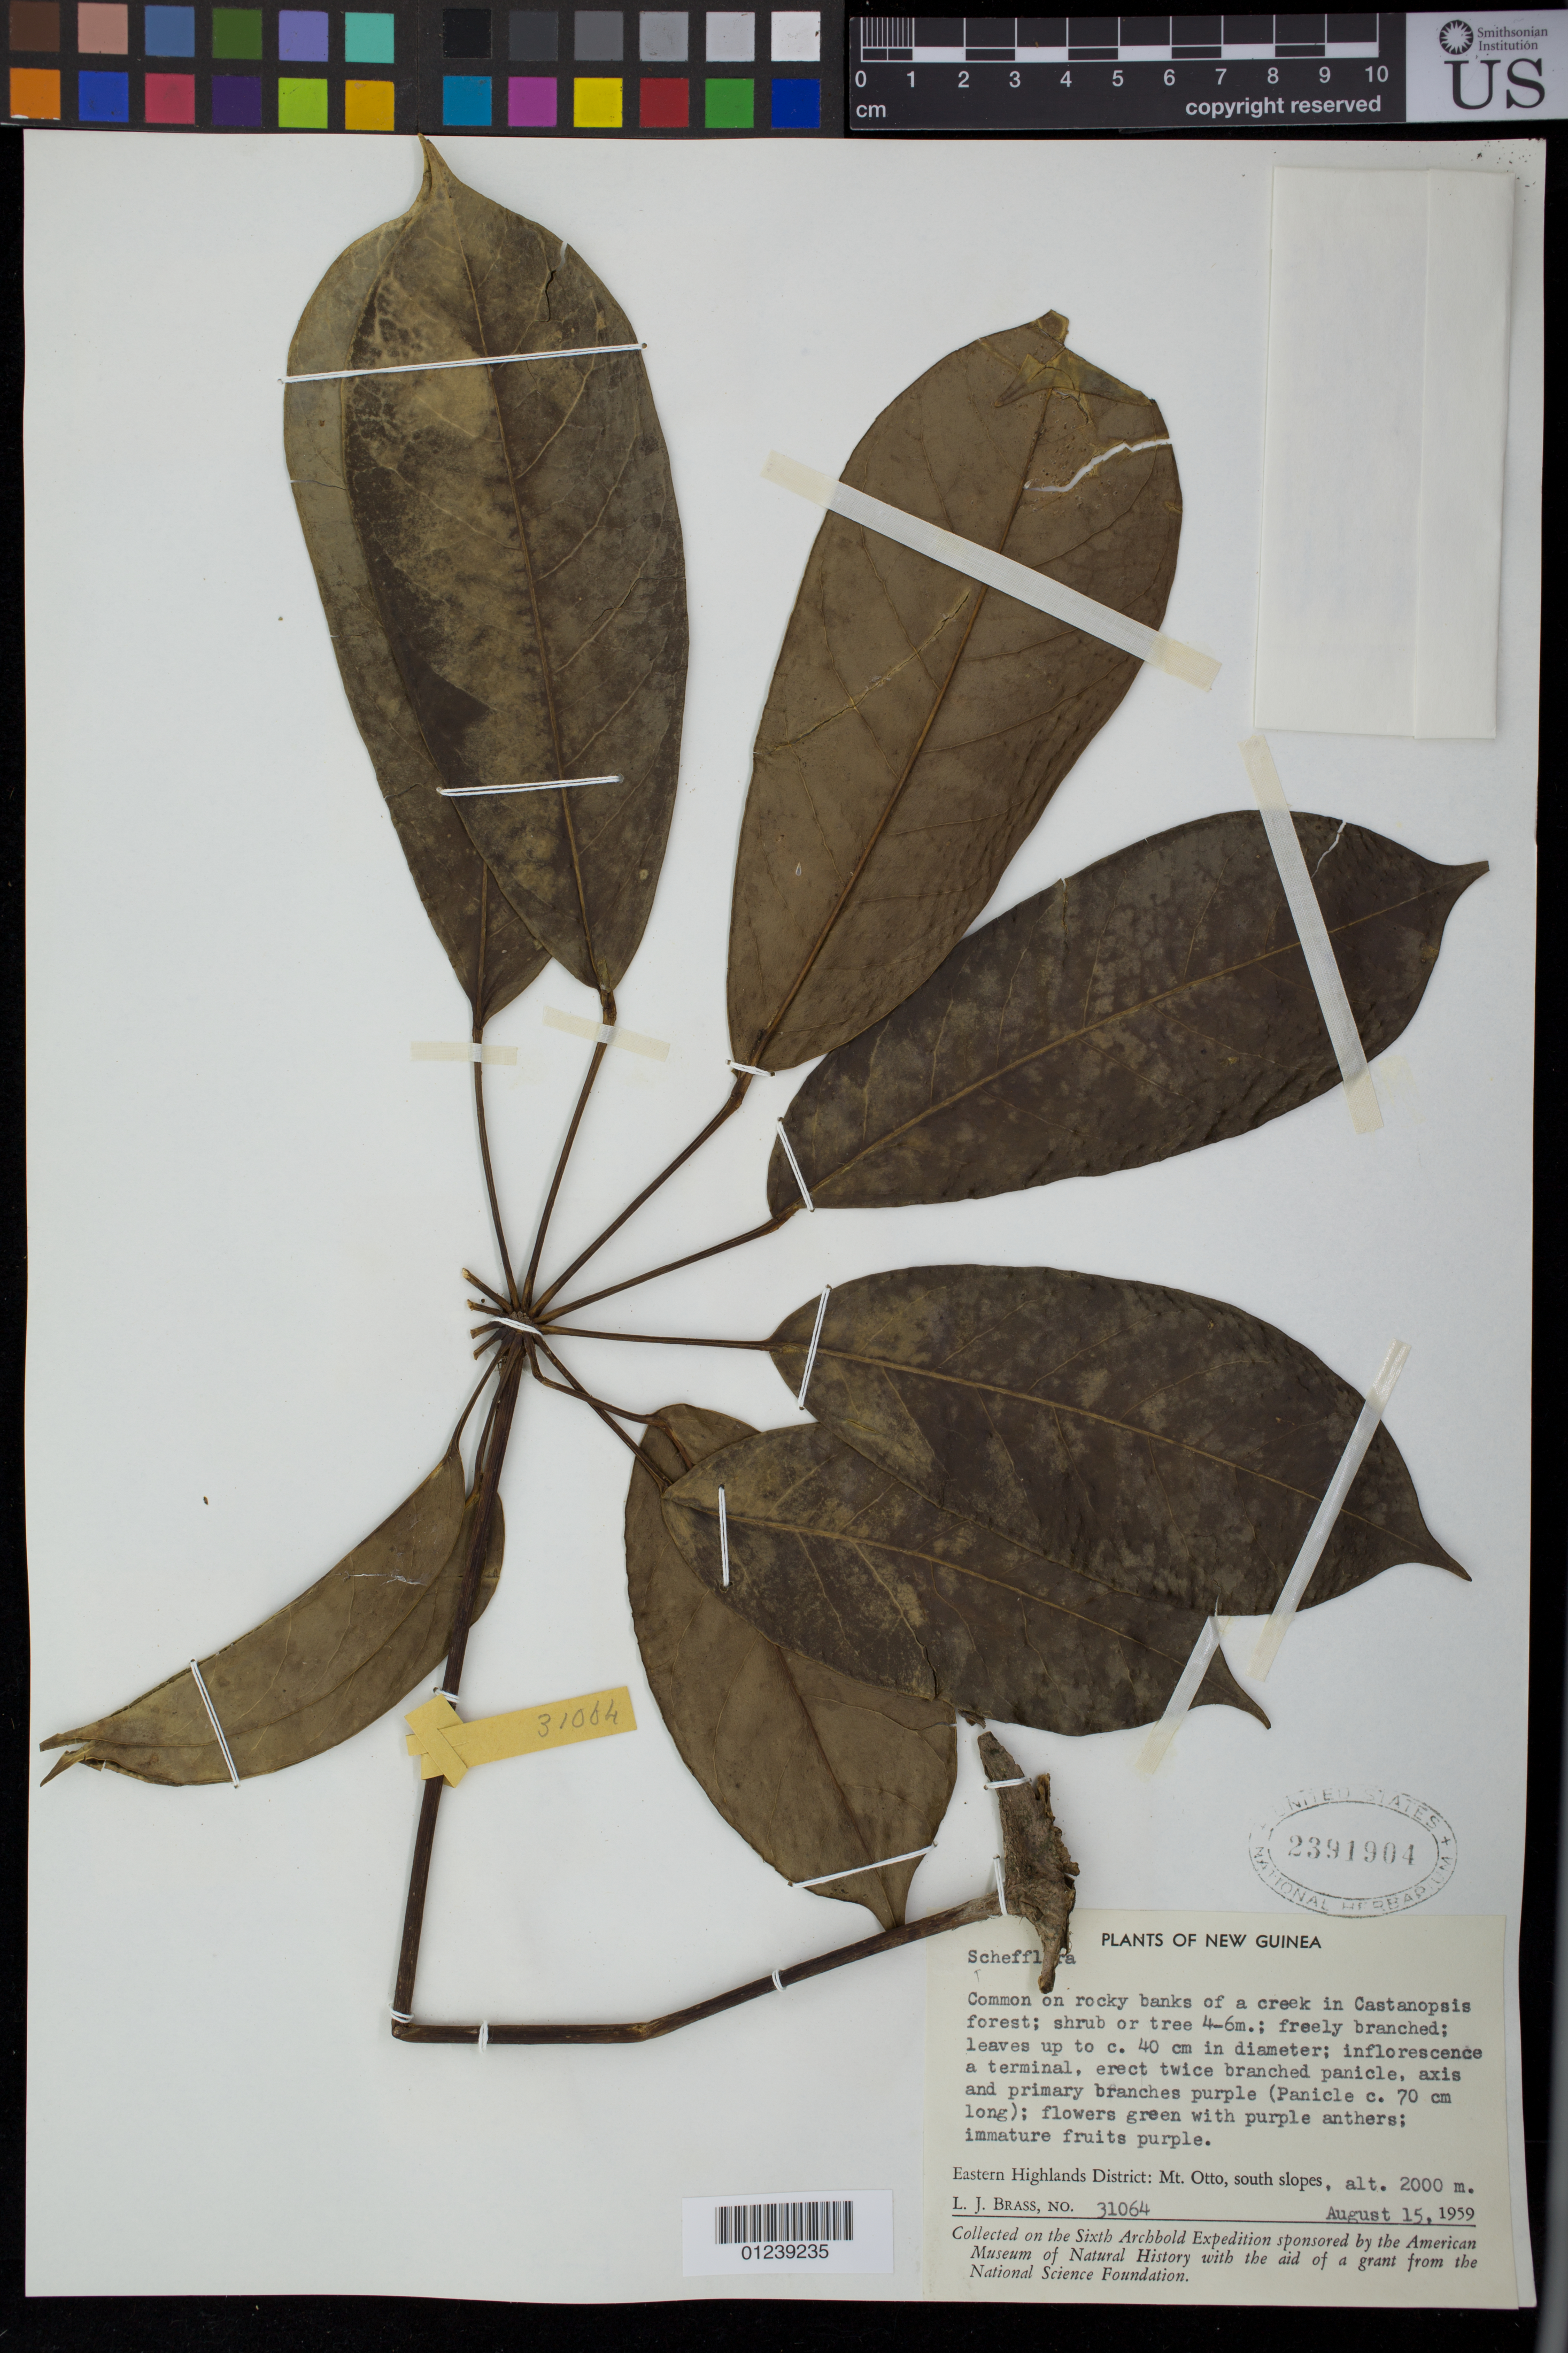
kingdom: Plantae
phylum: Tracheophyta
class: Magnoliopsida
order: Apiales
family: Araliaceae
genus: Schefflera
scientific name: Schefflera sp.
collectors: L. J. Brass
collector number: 31064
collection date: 1959-08-15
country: Papua New Guinea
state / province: Eastern Highlands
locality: Mt. Otto, south slopes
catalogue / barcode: US 2391904